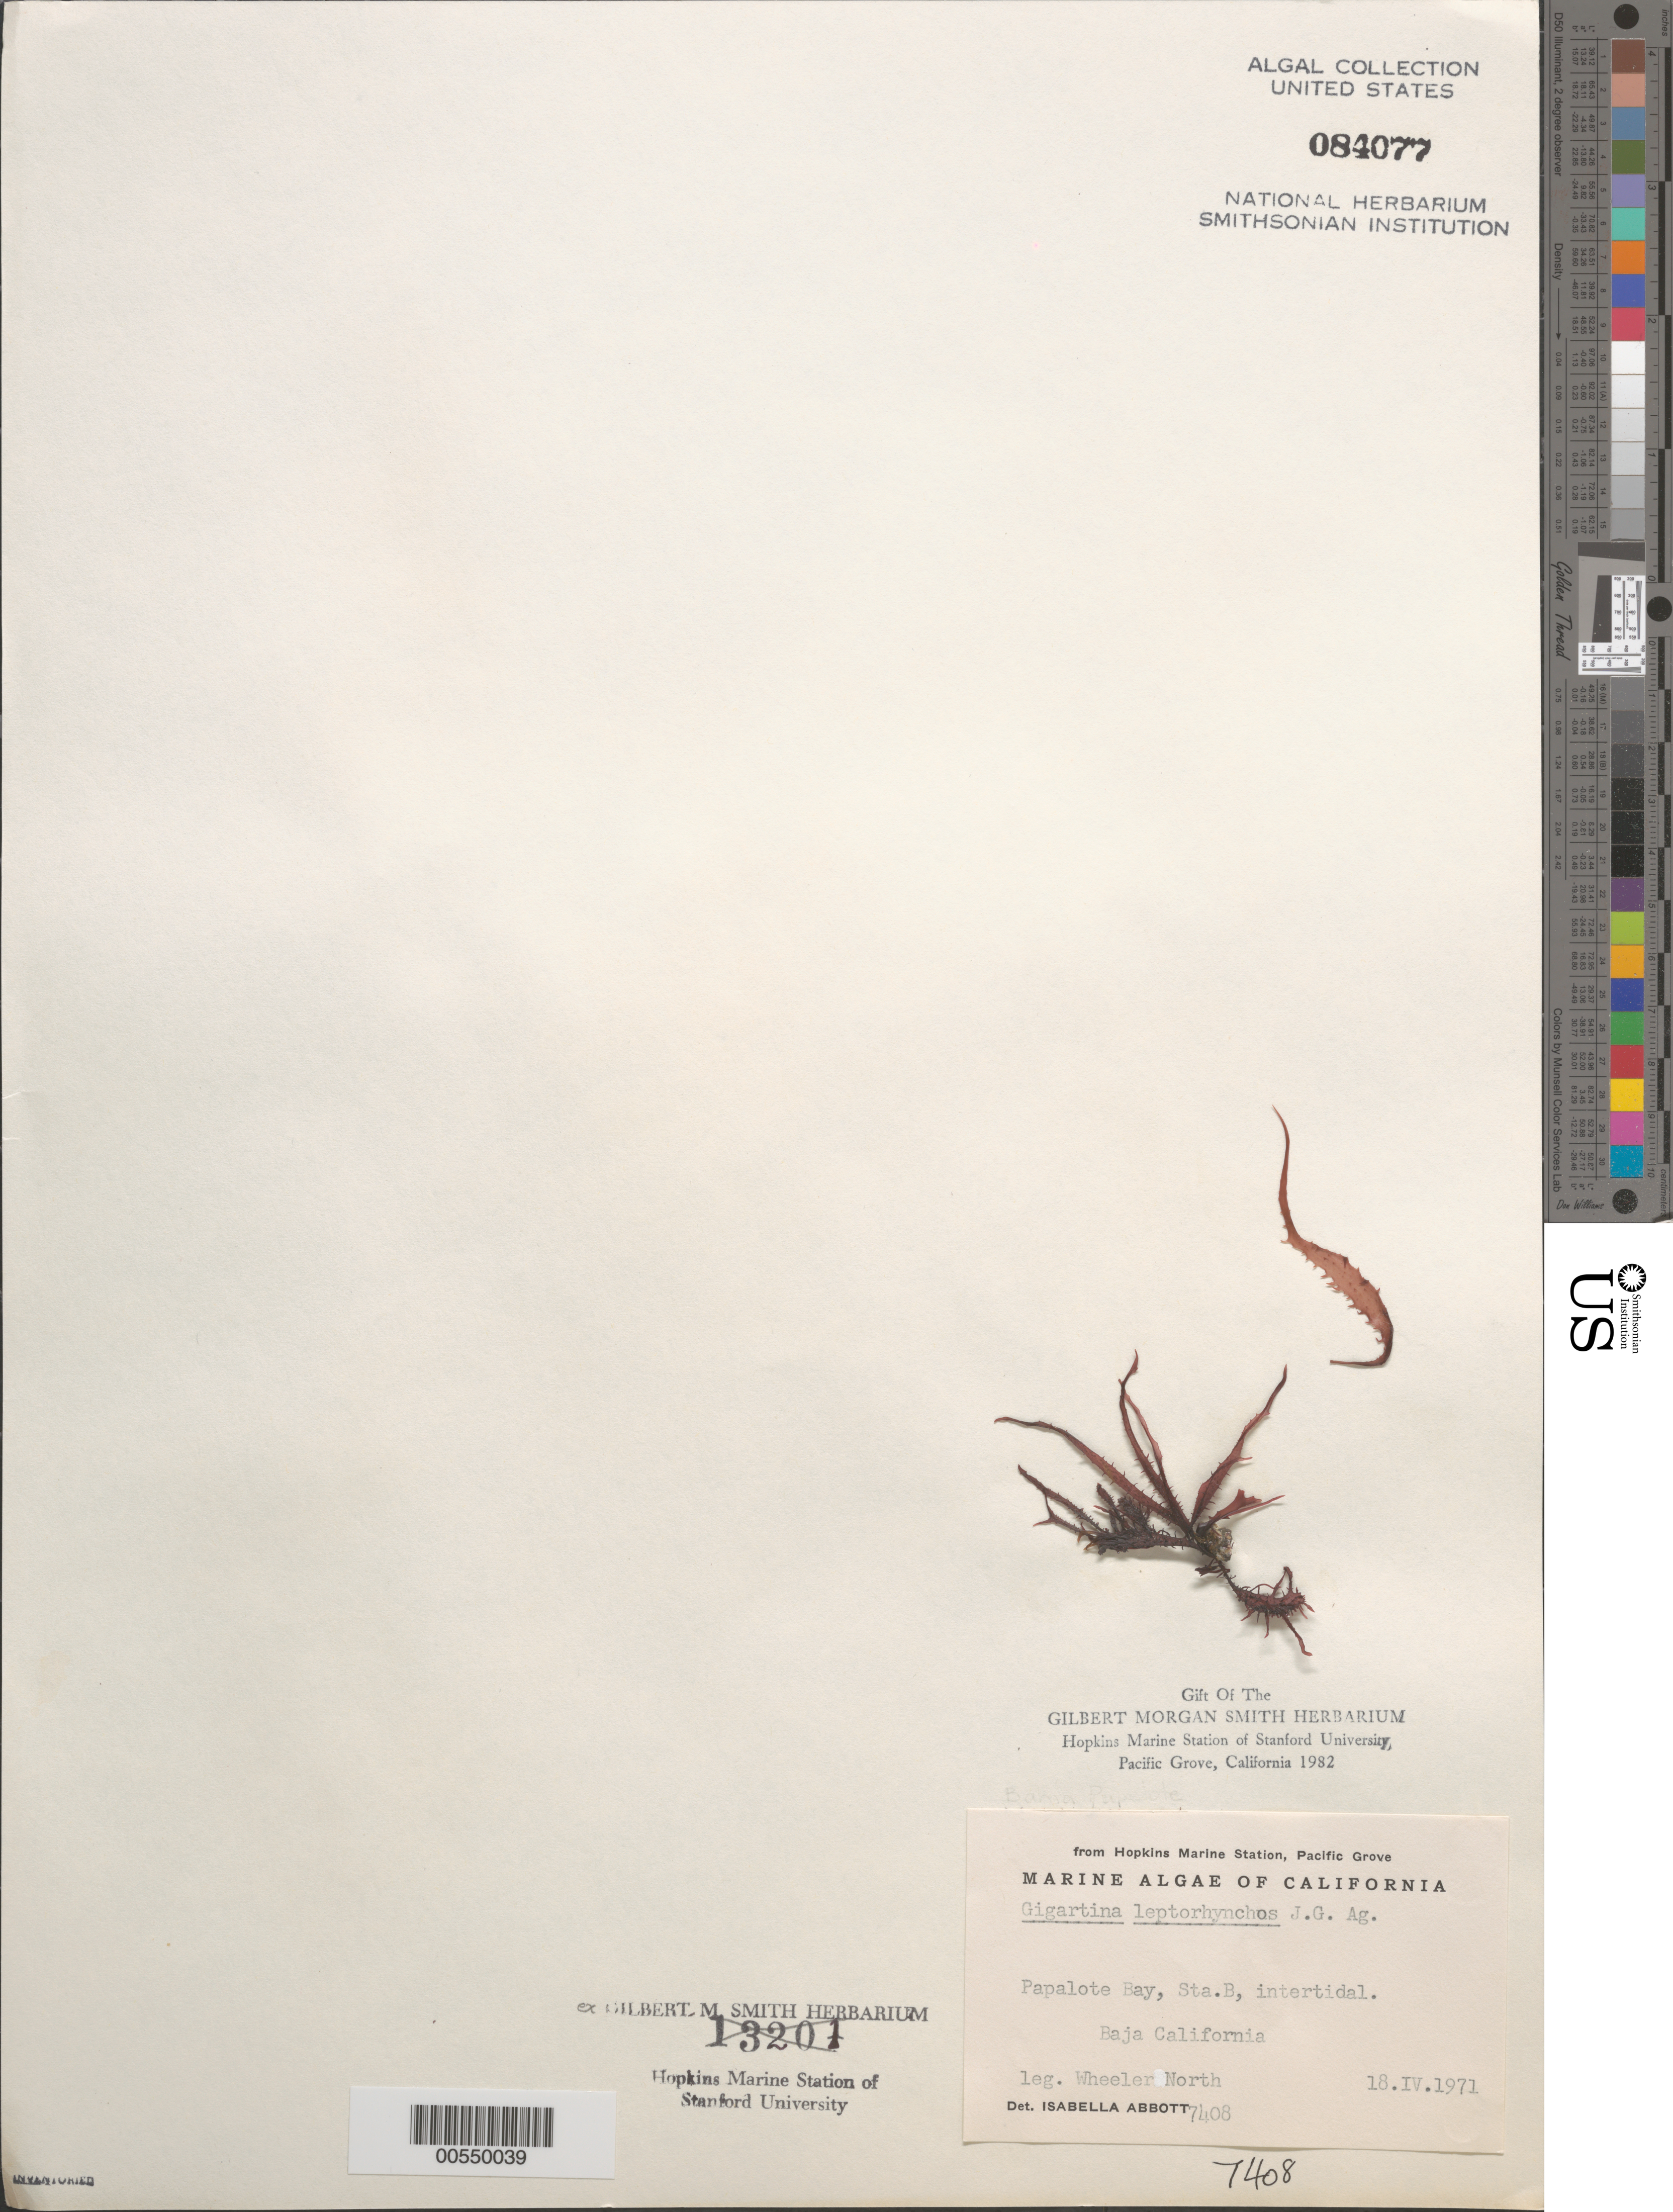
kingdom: Plantae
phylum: Rhodophyta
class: Florideophyceae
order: Gigartinales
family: Gigartinaceae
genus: Mazzaella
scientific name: Mazzaella leptorhynchos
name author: (J. Agardh) Leister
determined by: Algae name updating Project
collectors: W. North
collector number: IAA 7408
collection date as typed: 18 Apr 1971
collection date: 1971-04-18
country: Mexico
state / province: Baja California Norte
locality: Papolote Bay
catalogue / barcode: US 84077